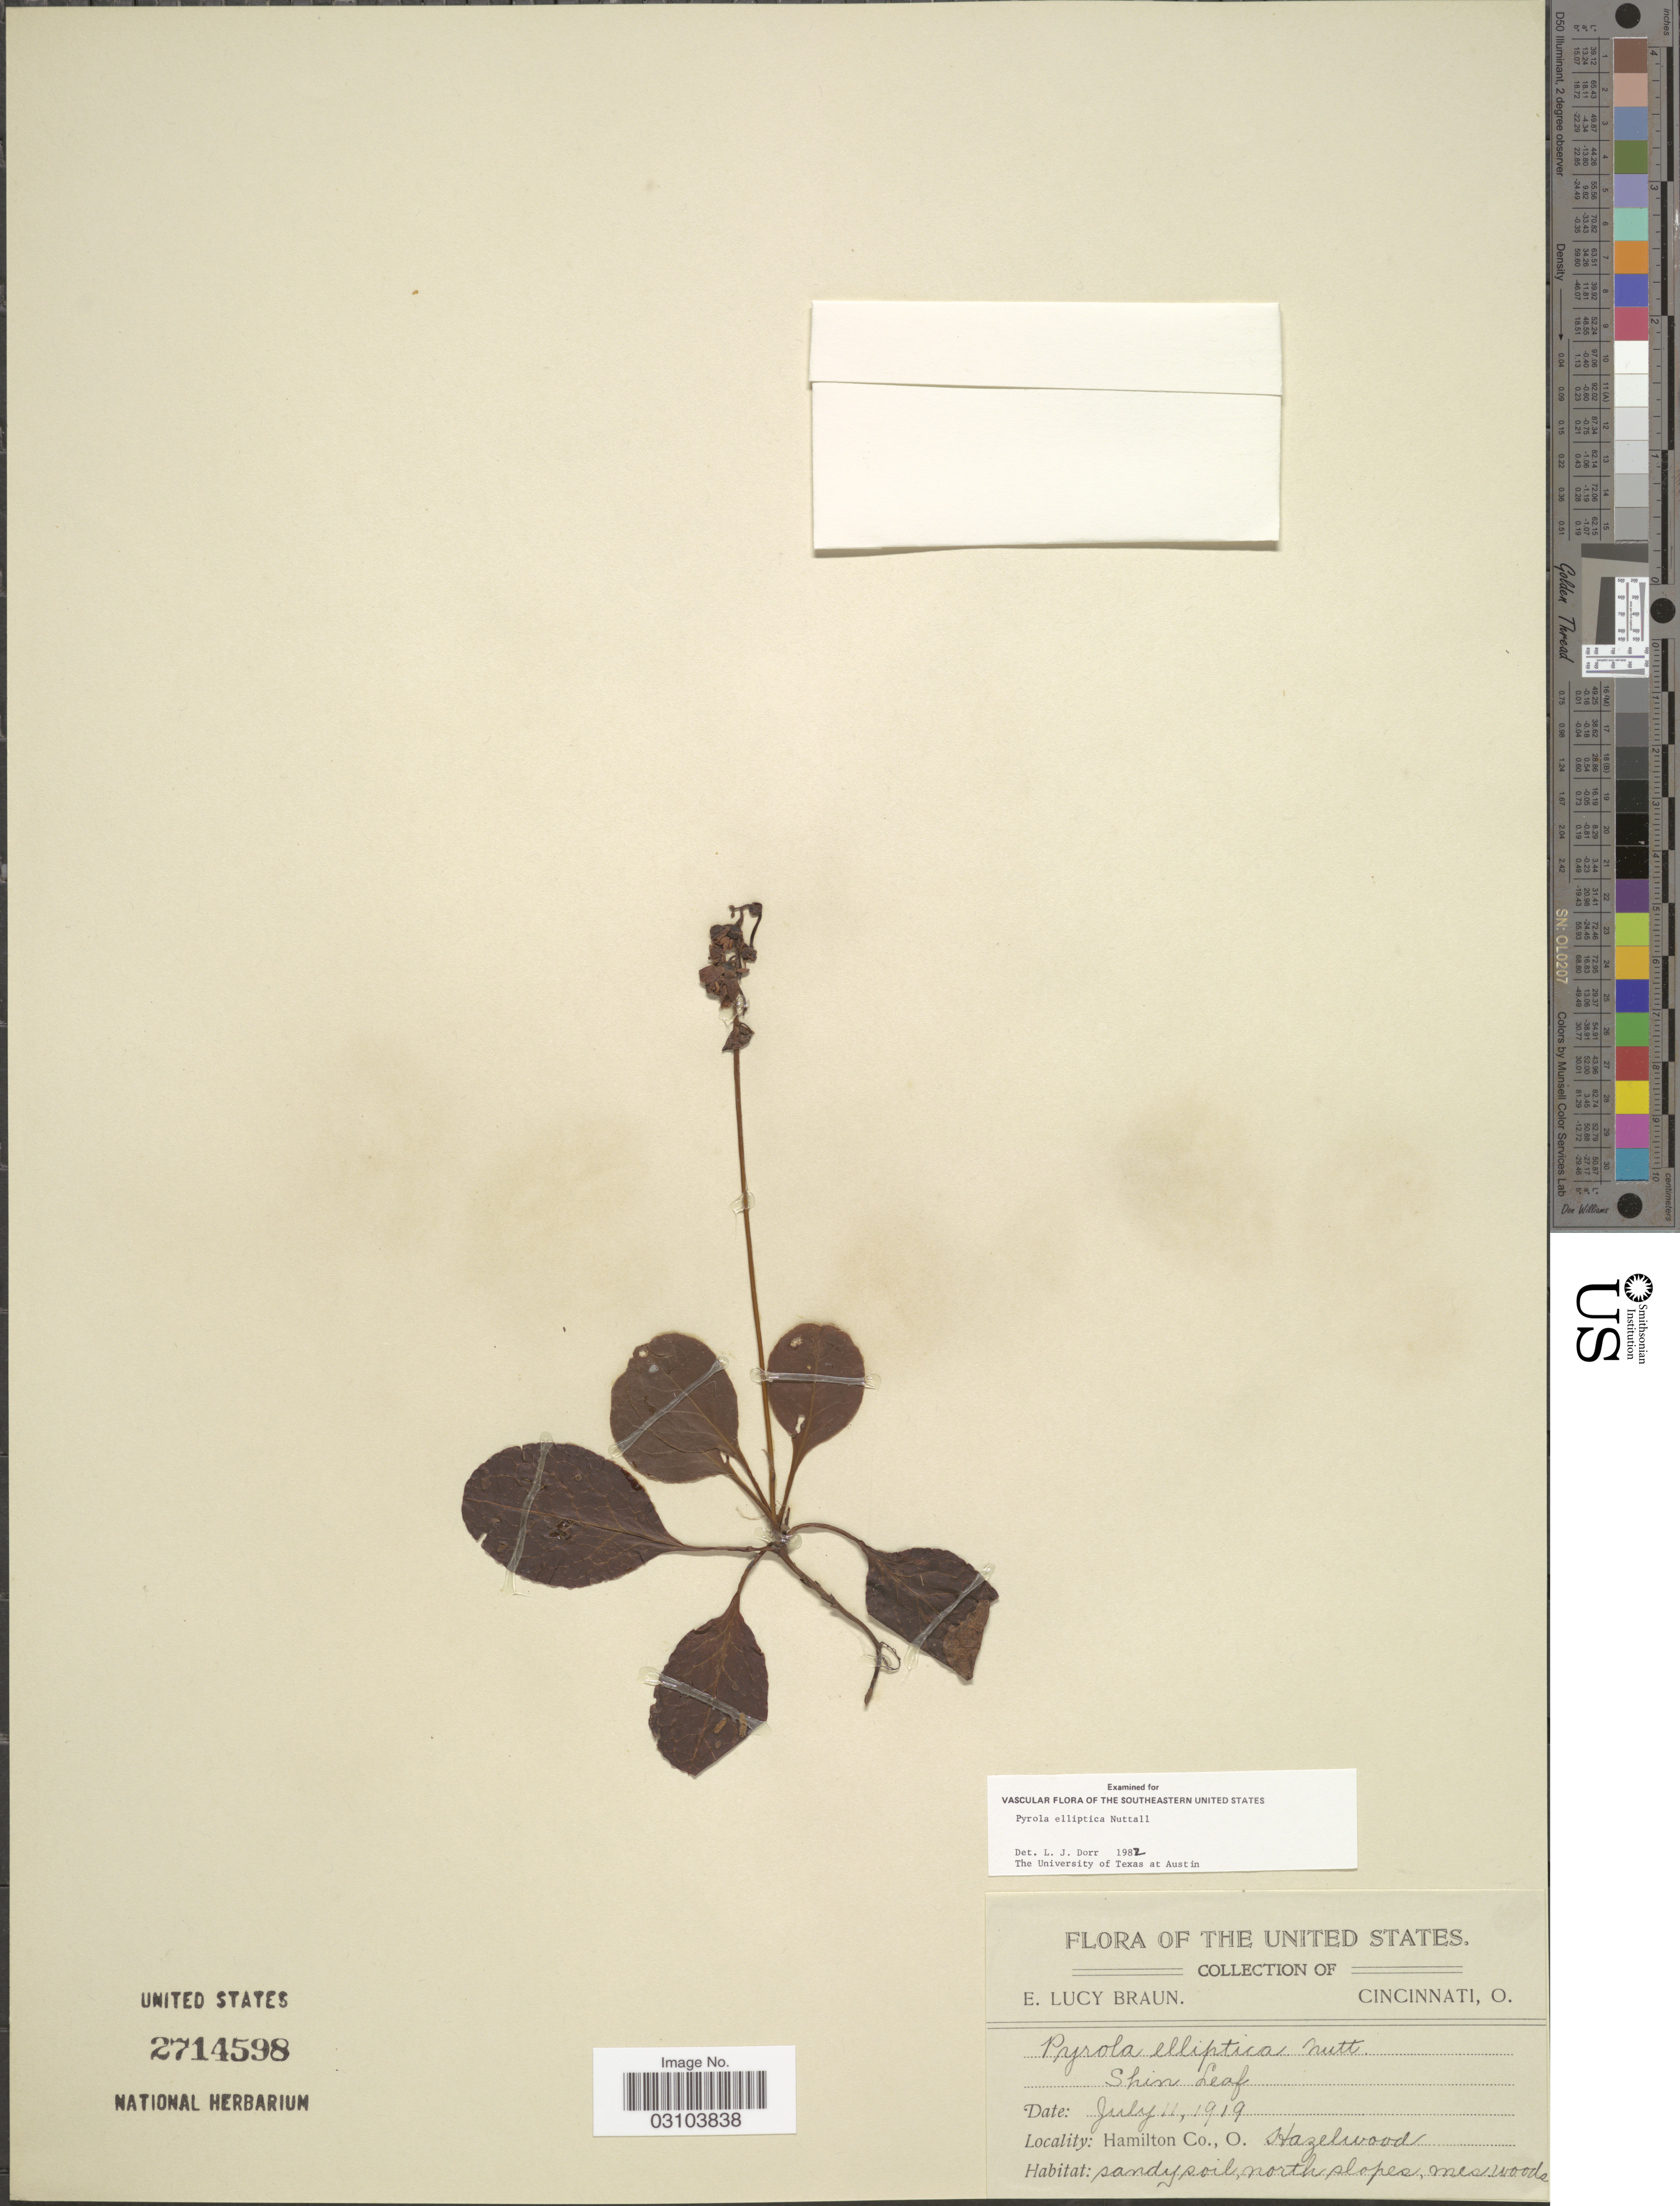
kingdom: Plantae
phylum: Tracheophyta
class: Magnoliopsida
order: Ericales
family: Ericaceae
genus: Pyrola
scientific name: Pyrola elliptica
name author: Nutt.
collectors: E. L. Braun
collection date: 1919-07-11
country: United States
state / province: Ohio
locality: The United States. Hamilton Co., O. Hazelwood.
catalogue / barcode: US 2714598